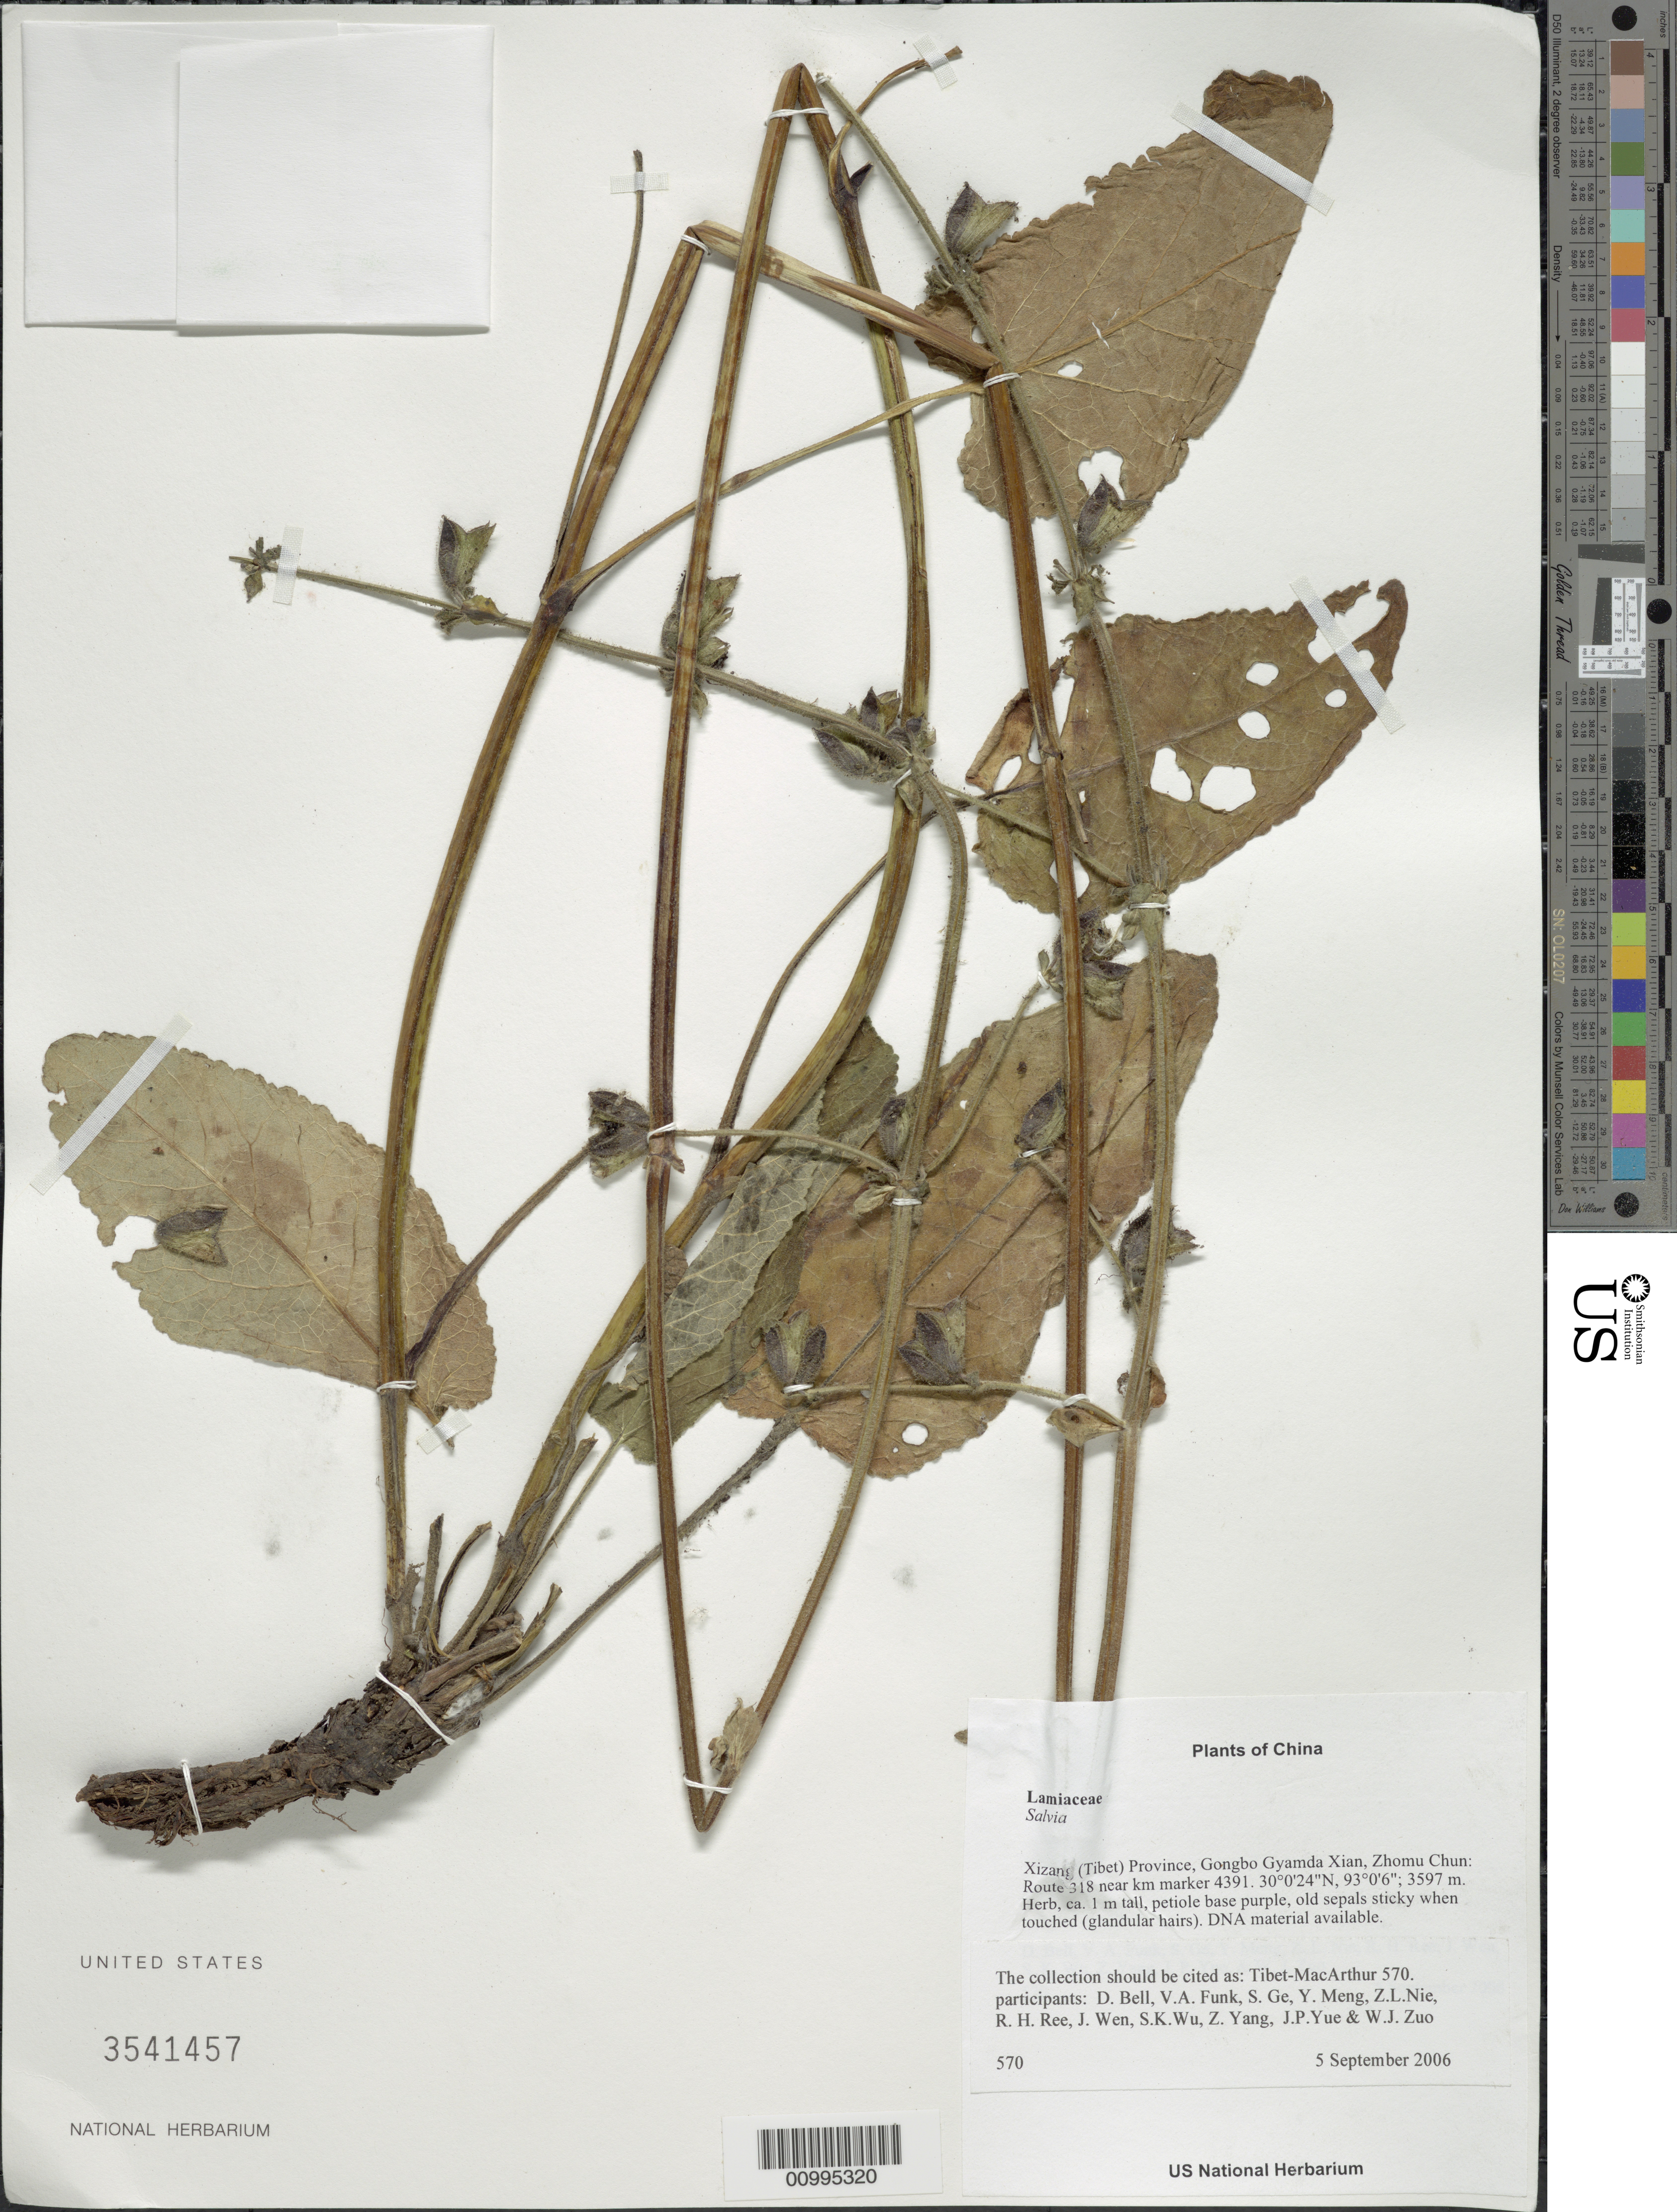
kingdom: Plantae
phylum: Tracheophyta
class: Magnoliopsida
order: Lamiales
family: Lamiaceae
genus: Salvia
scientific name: Salvia thormannii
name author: Urb.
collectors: Tibet-MacArthur, D. A. Bell, V. Funk, S. Ge, Y. Meng, Z. Nie, R. Ree, J. Wen, S. K. Wu, Z. Yang, J. Yue & W. Zuo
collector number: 570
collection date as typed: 05 Sep 2006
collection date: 2006-09-05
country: China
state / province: Xizang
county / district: Gongbo Gyamda Xian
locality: Zhomu Chun. Route 318 near km marker 4391.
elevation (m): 3597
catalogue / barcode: US 3541457